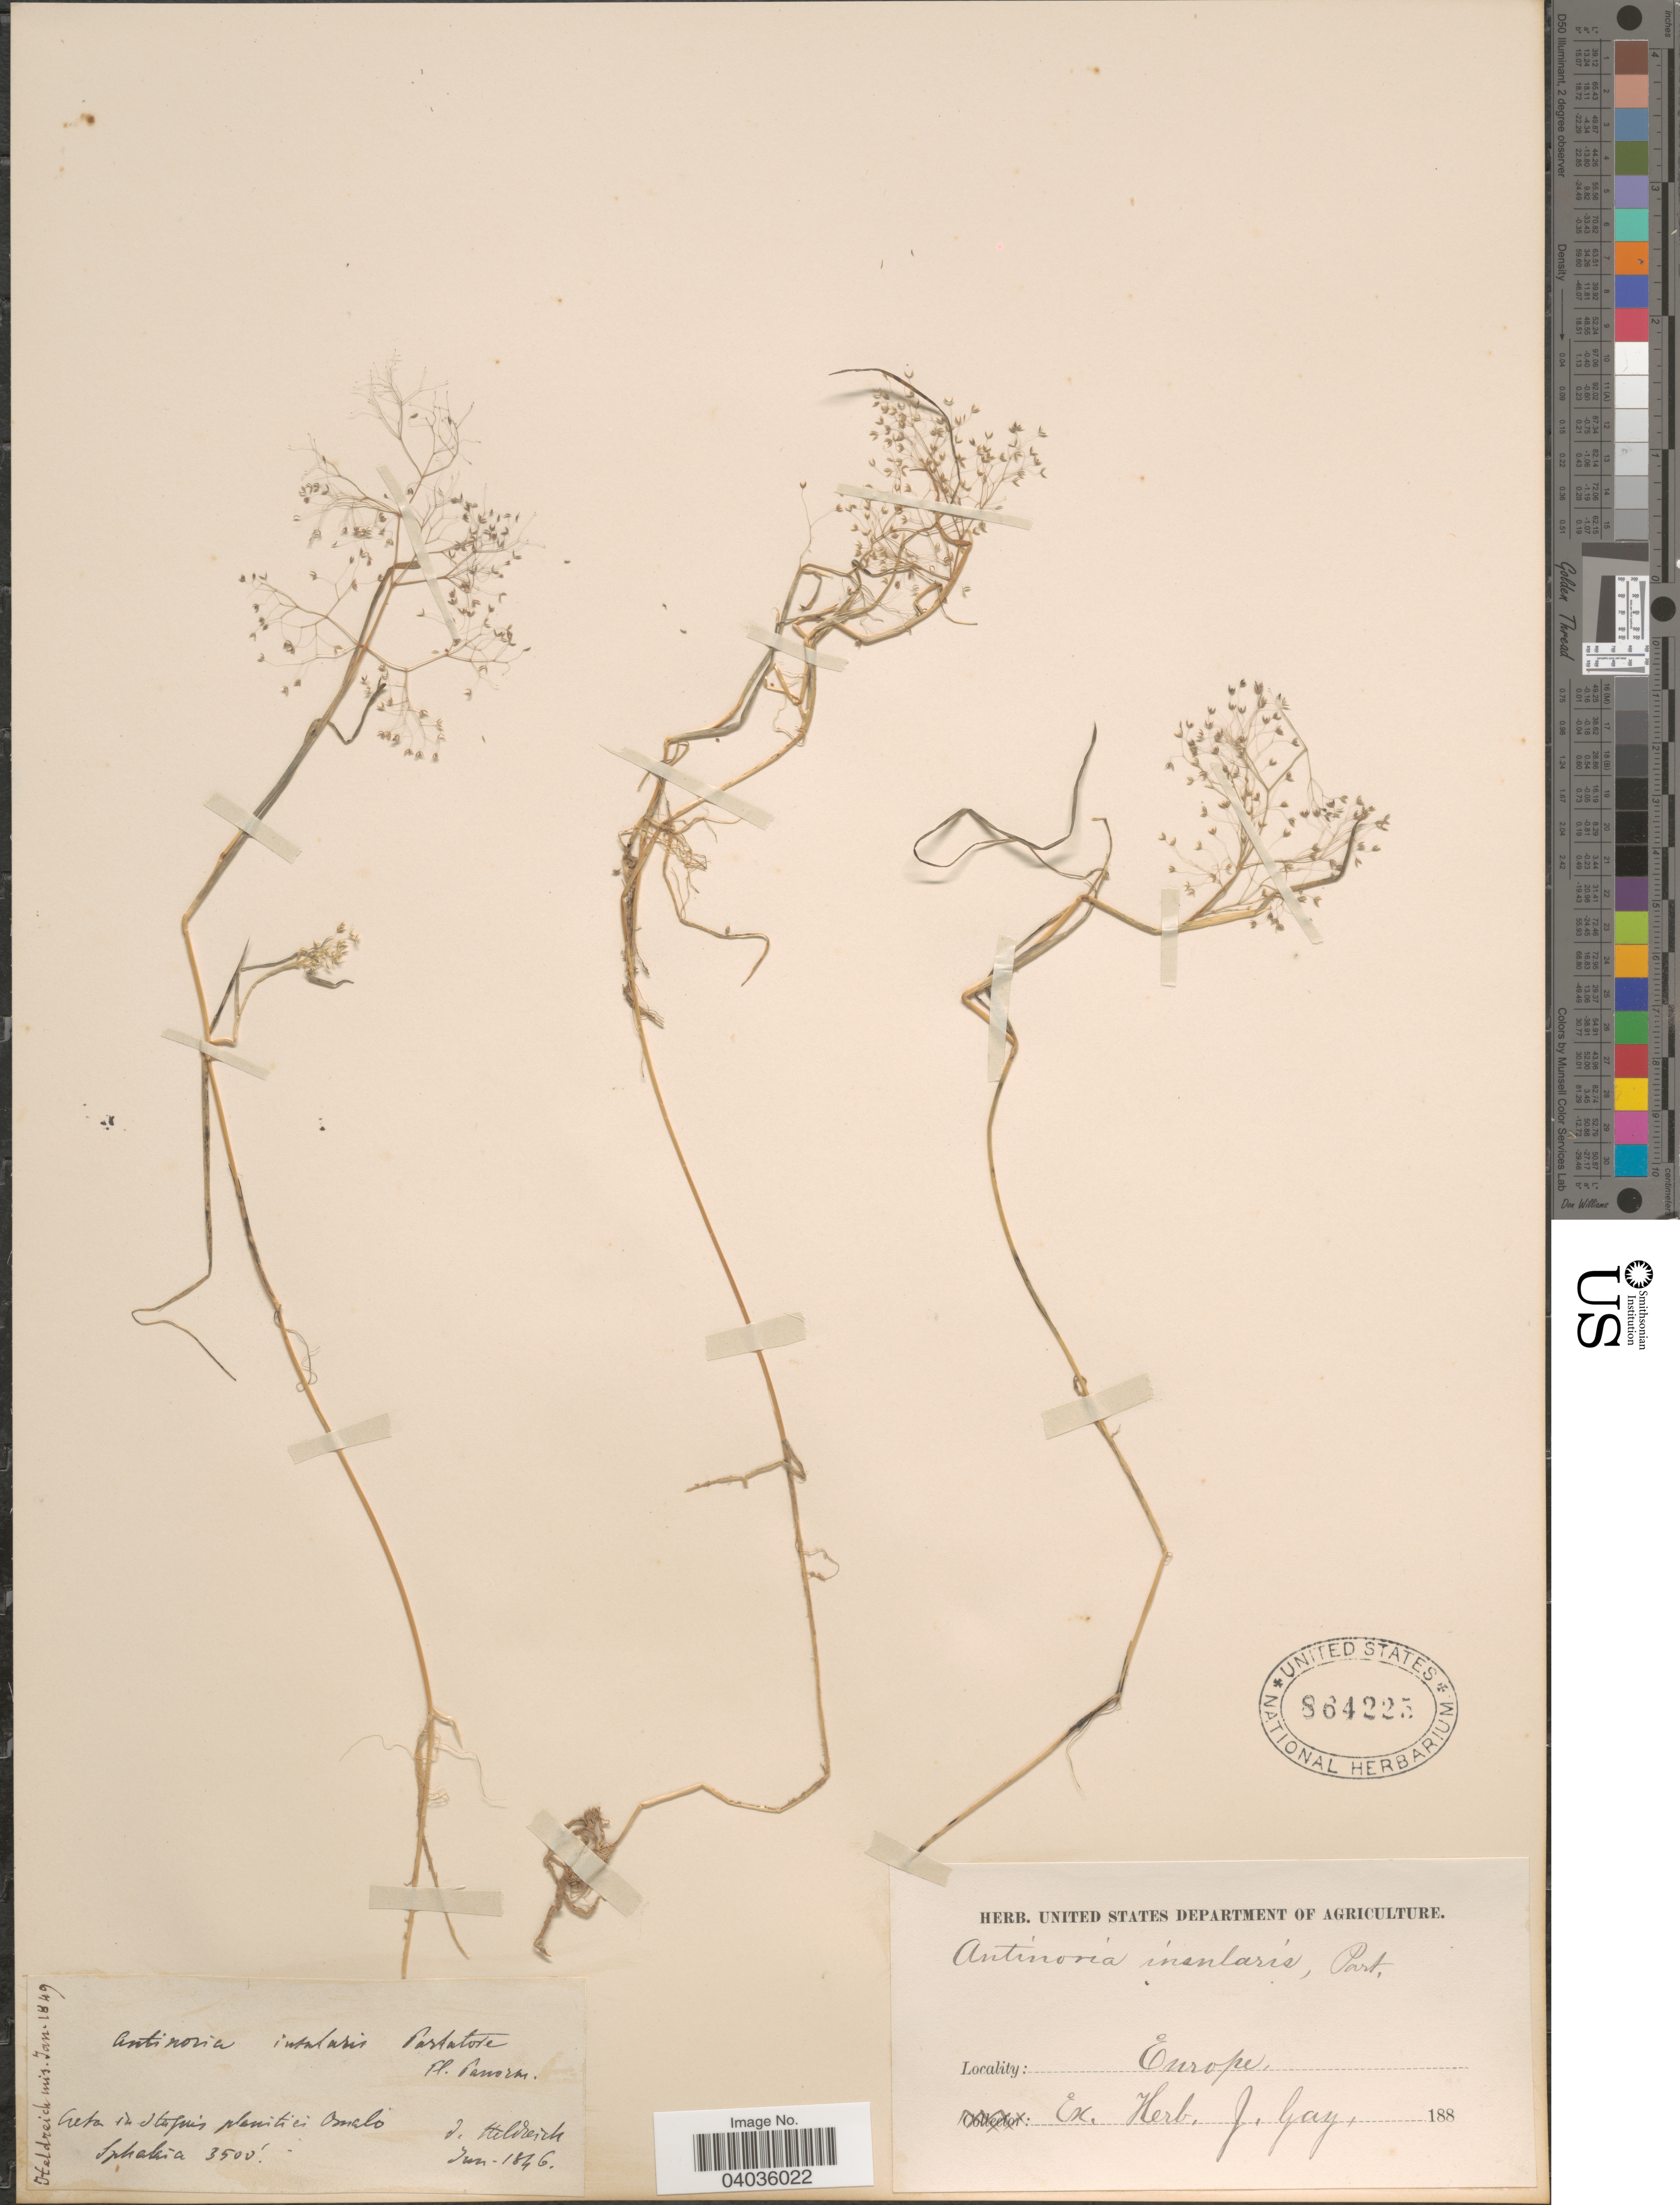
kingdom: Plantae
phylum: Tracheophyta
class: Liliopsida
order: Poales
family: Poaceae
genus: Antinoria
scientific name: Antinoria insularis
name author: Parl.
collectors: -. De Heldreich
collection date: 1846-06/1849-01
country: Greece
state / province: Crete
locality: Creta in Hagios planitici Omalo Sphakia.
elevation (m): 1067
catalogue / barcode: US 864225